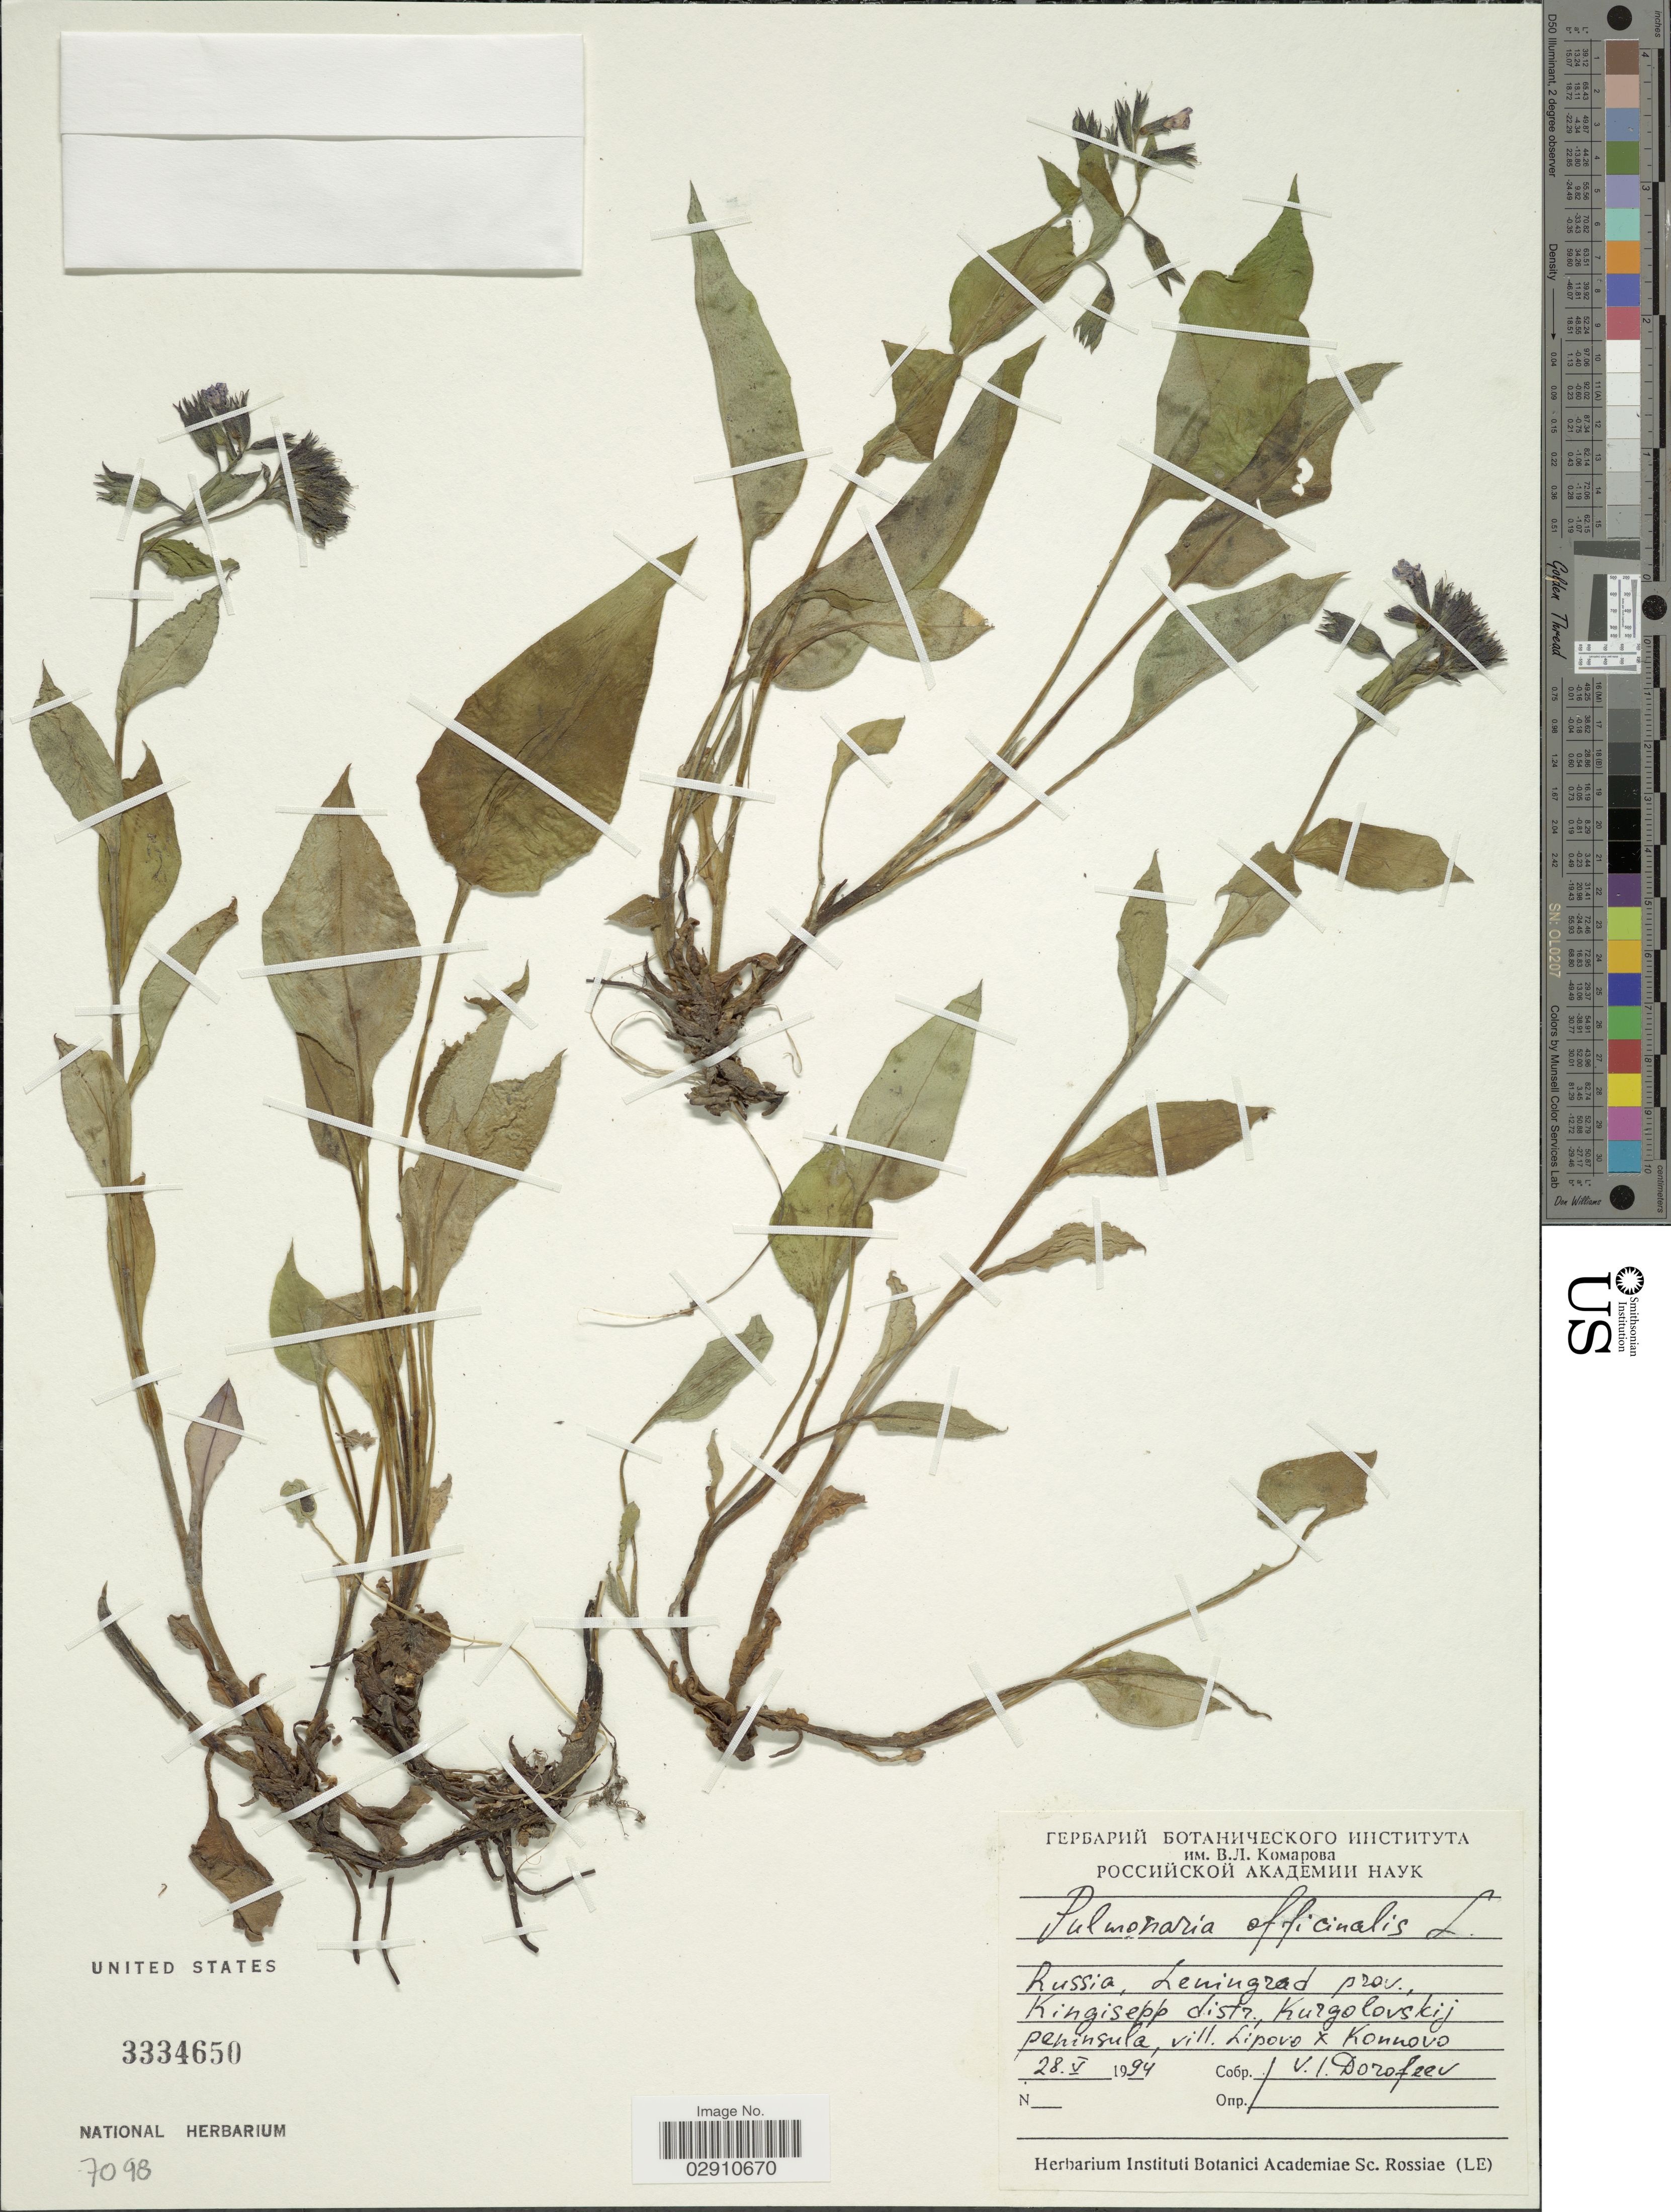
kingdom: Plantae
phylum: Tracheophyta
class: Magnoliopsida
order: Boraginales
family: Boraginaceae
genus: Pulmonaria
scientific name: Pulmonaria officinalis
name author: L.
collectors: V. Dorofeev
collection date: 1994-05-28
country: Russian Federation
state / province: Leningrad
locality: Leningrad prov. Kingisepp distr. Kurgolovskij peninsula, vill. Lipovo and Konnovo.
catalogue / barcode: US 3334650